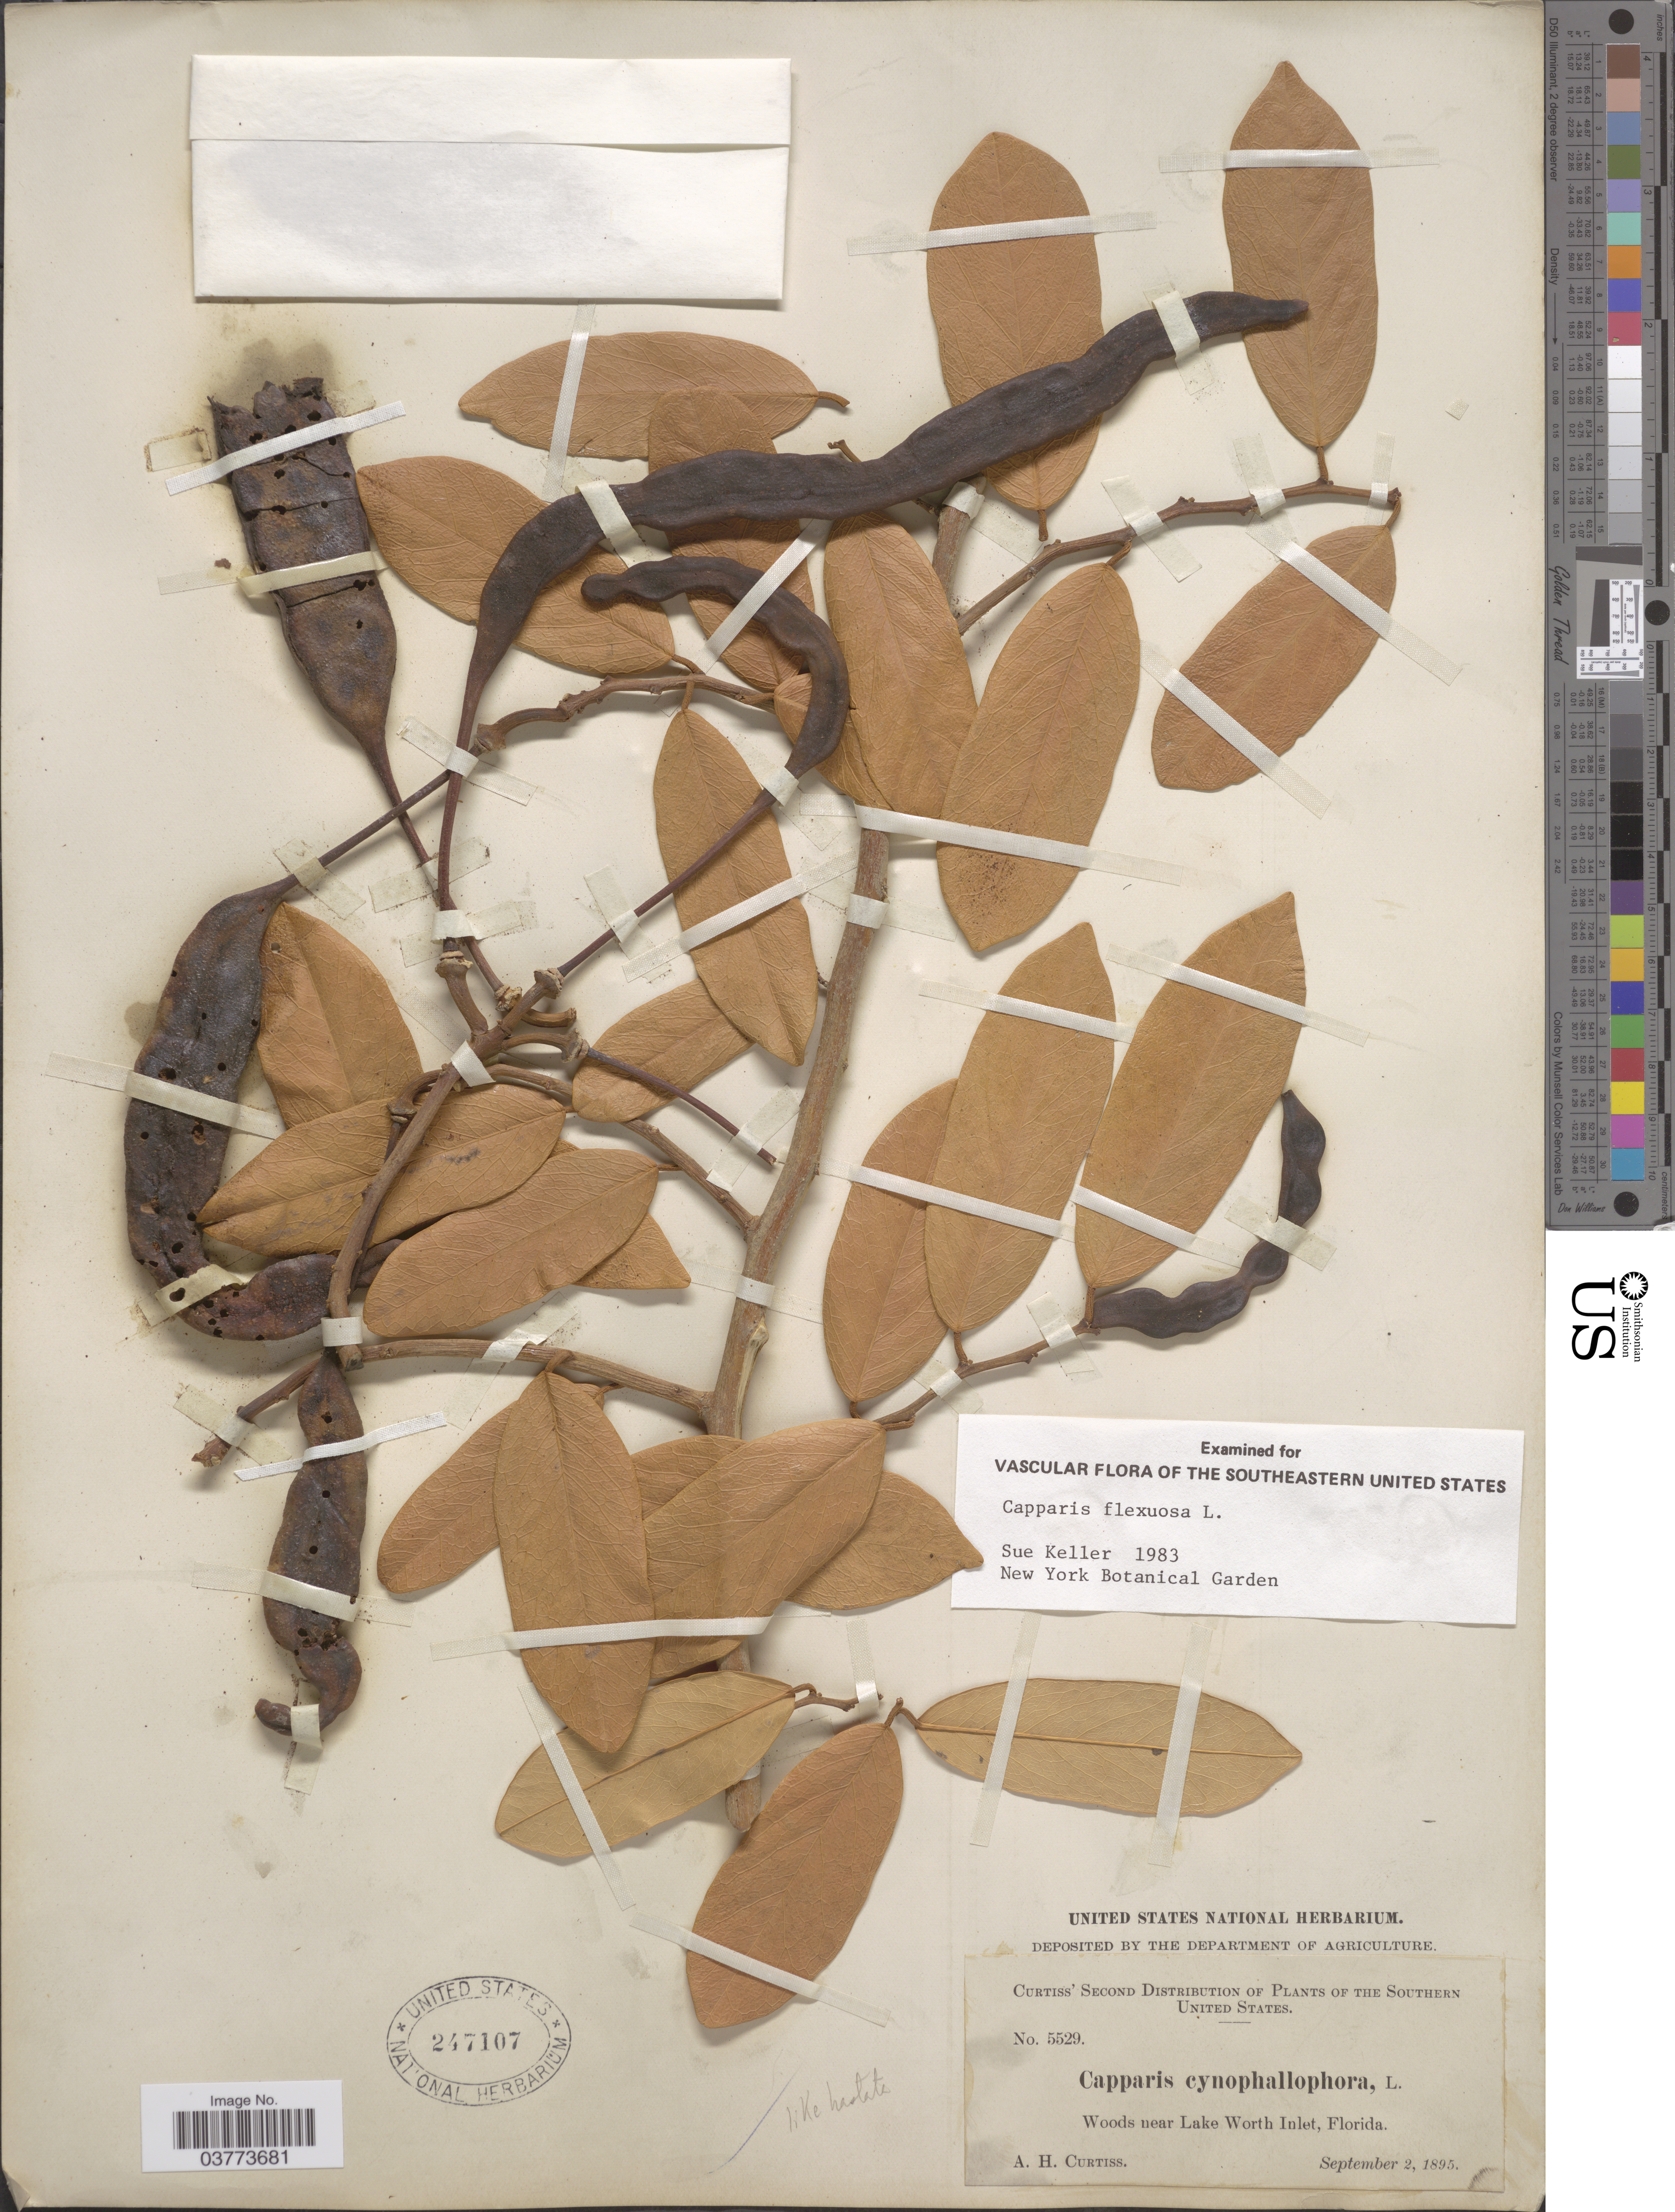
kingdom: Plantae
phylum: Tracheophyta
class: Magnoliopsida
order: Brassicales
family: Capparaceae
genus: Cynophalla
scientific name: Cynophalla flexuosa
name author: (L.) J. Presl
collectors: A. H. Curtiss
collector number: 5529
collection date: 1895-09-02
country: United States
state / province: Florida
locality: The Southern United States. Woods near Lake Worth Inlet.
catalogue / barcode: US 247107